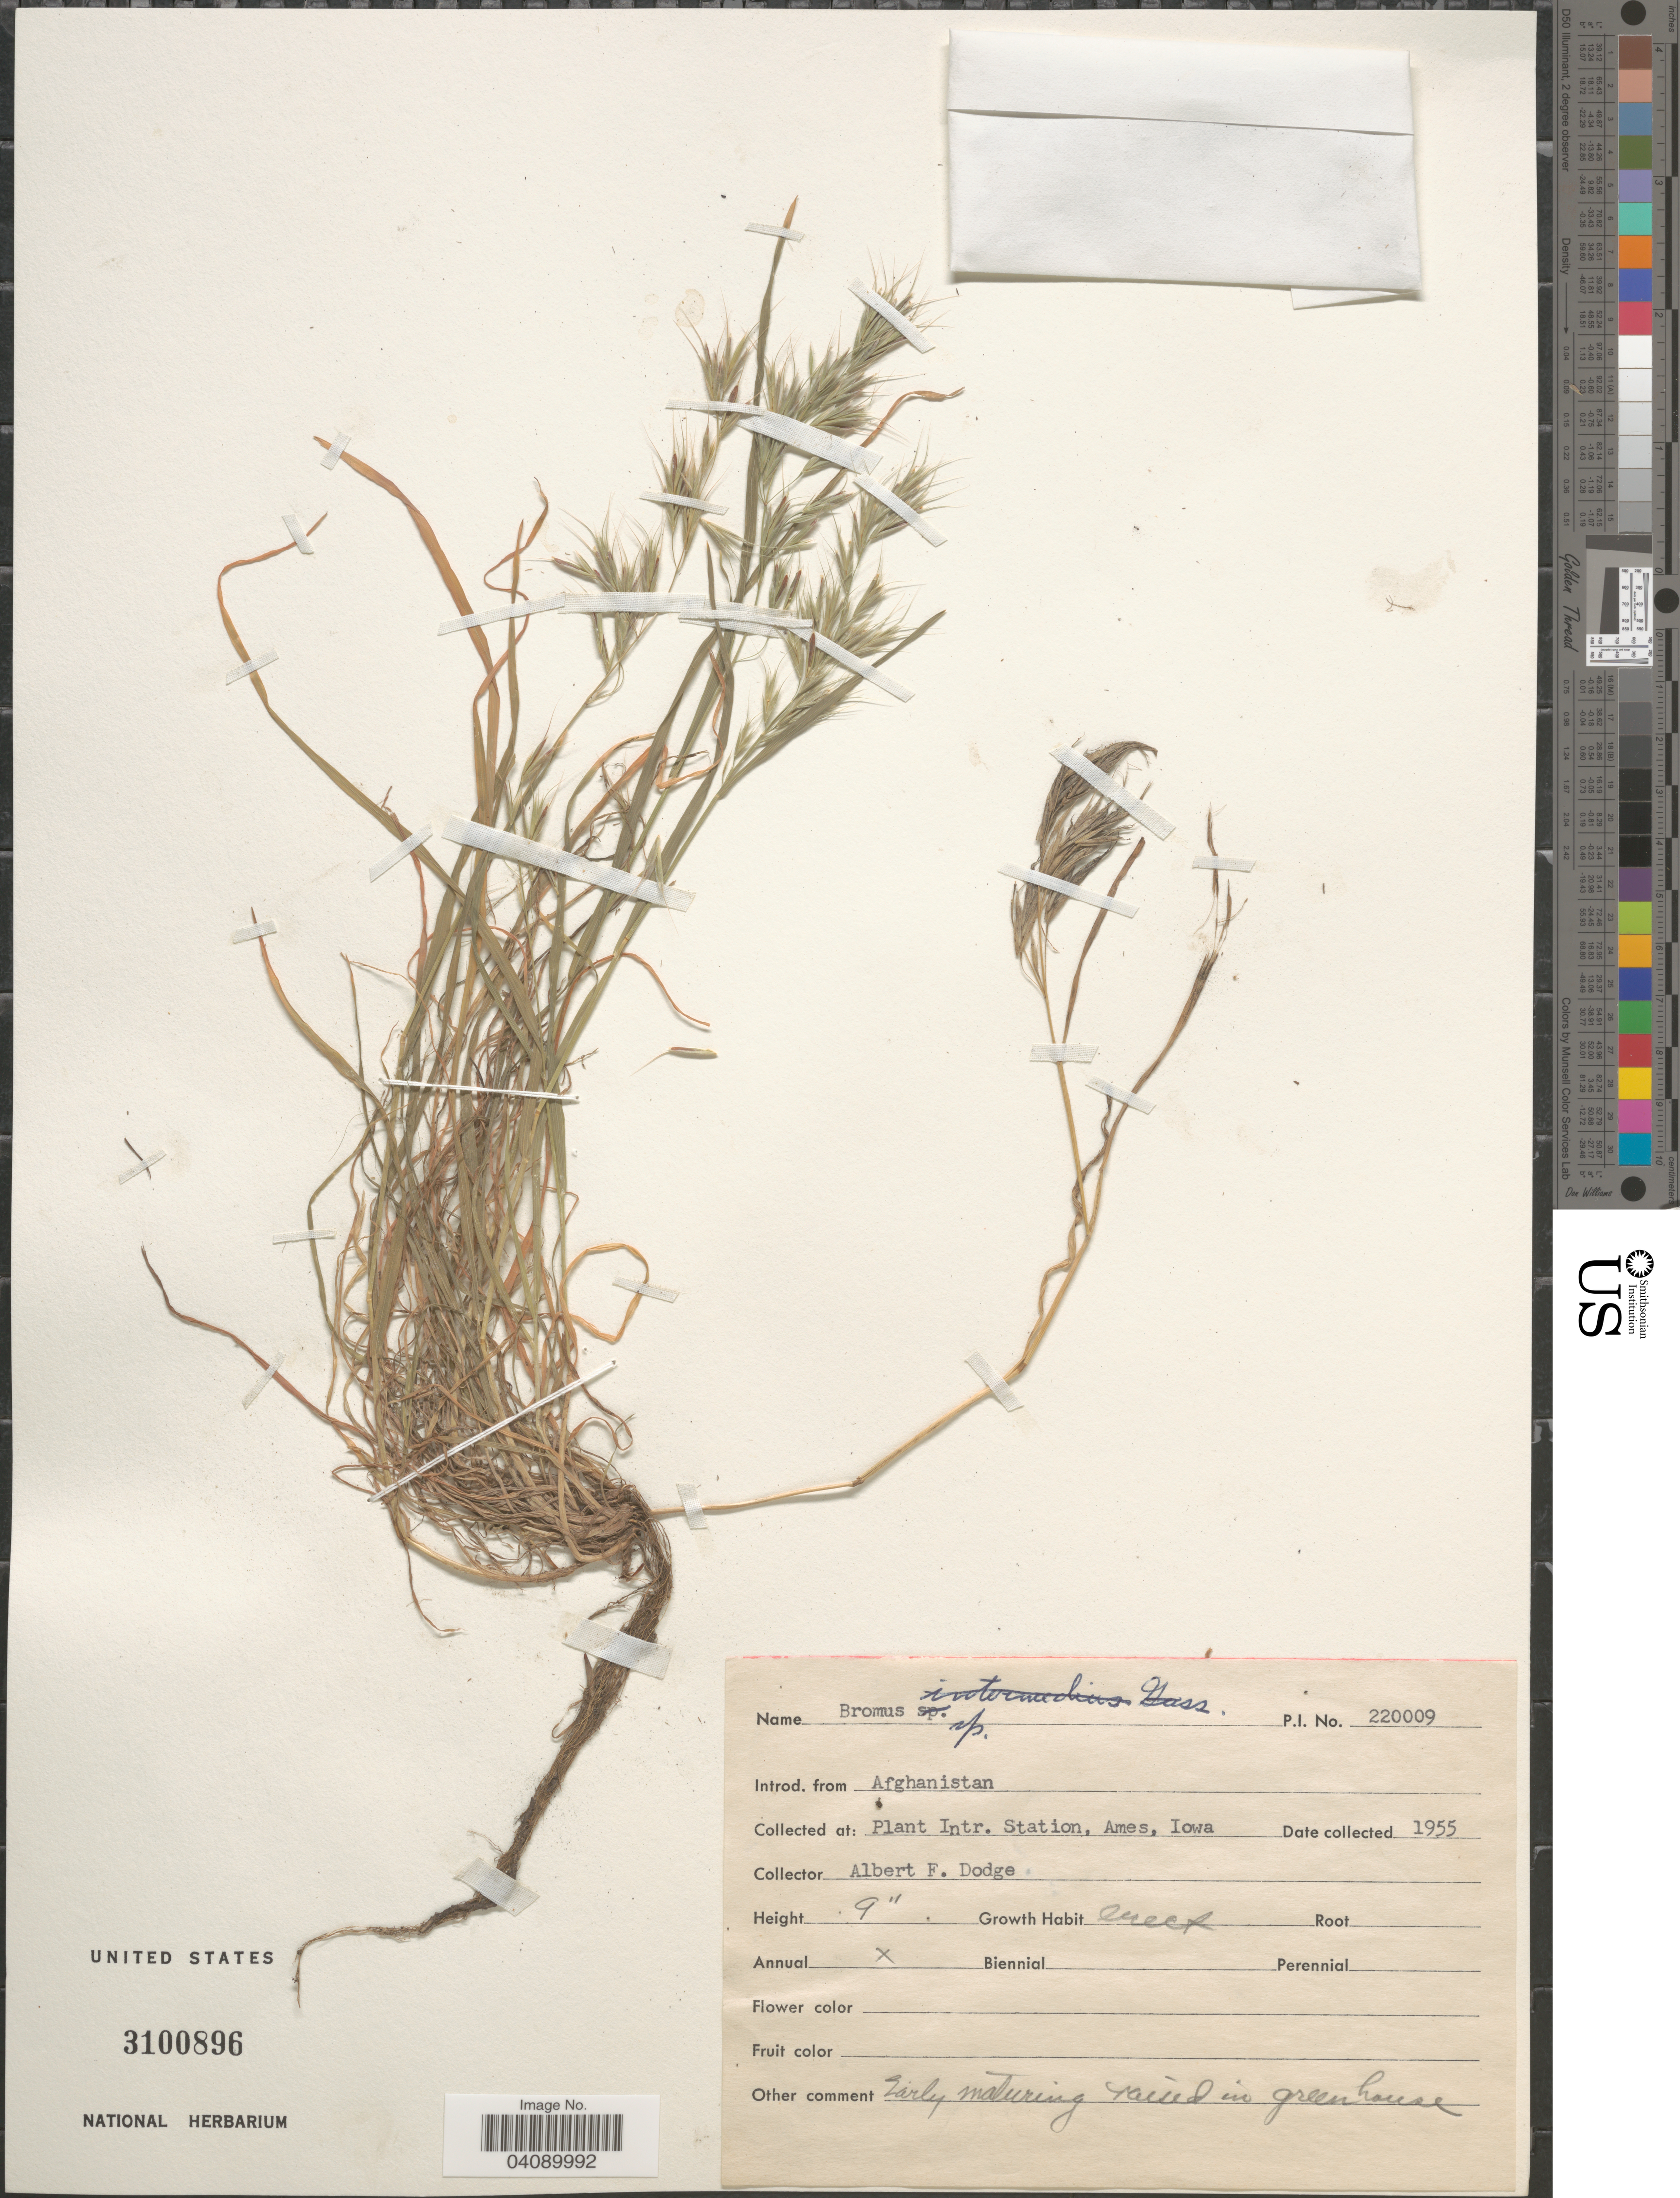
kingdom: Plantae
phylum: Tracheophyta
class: Liliopsida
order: Poales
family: Poaceae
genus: Bromus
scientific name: Bromus sp.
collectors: A. Dodge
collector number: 220009?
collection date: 1955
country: United States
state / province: Iowa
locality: Plant Intr. Station, Ames.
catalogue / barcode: US 3100896